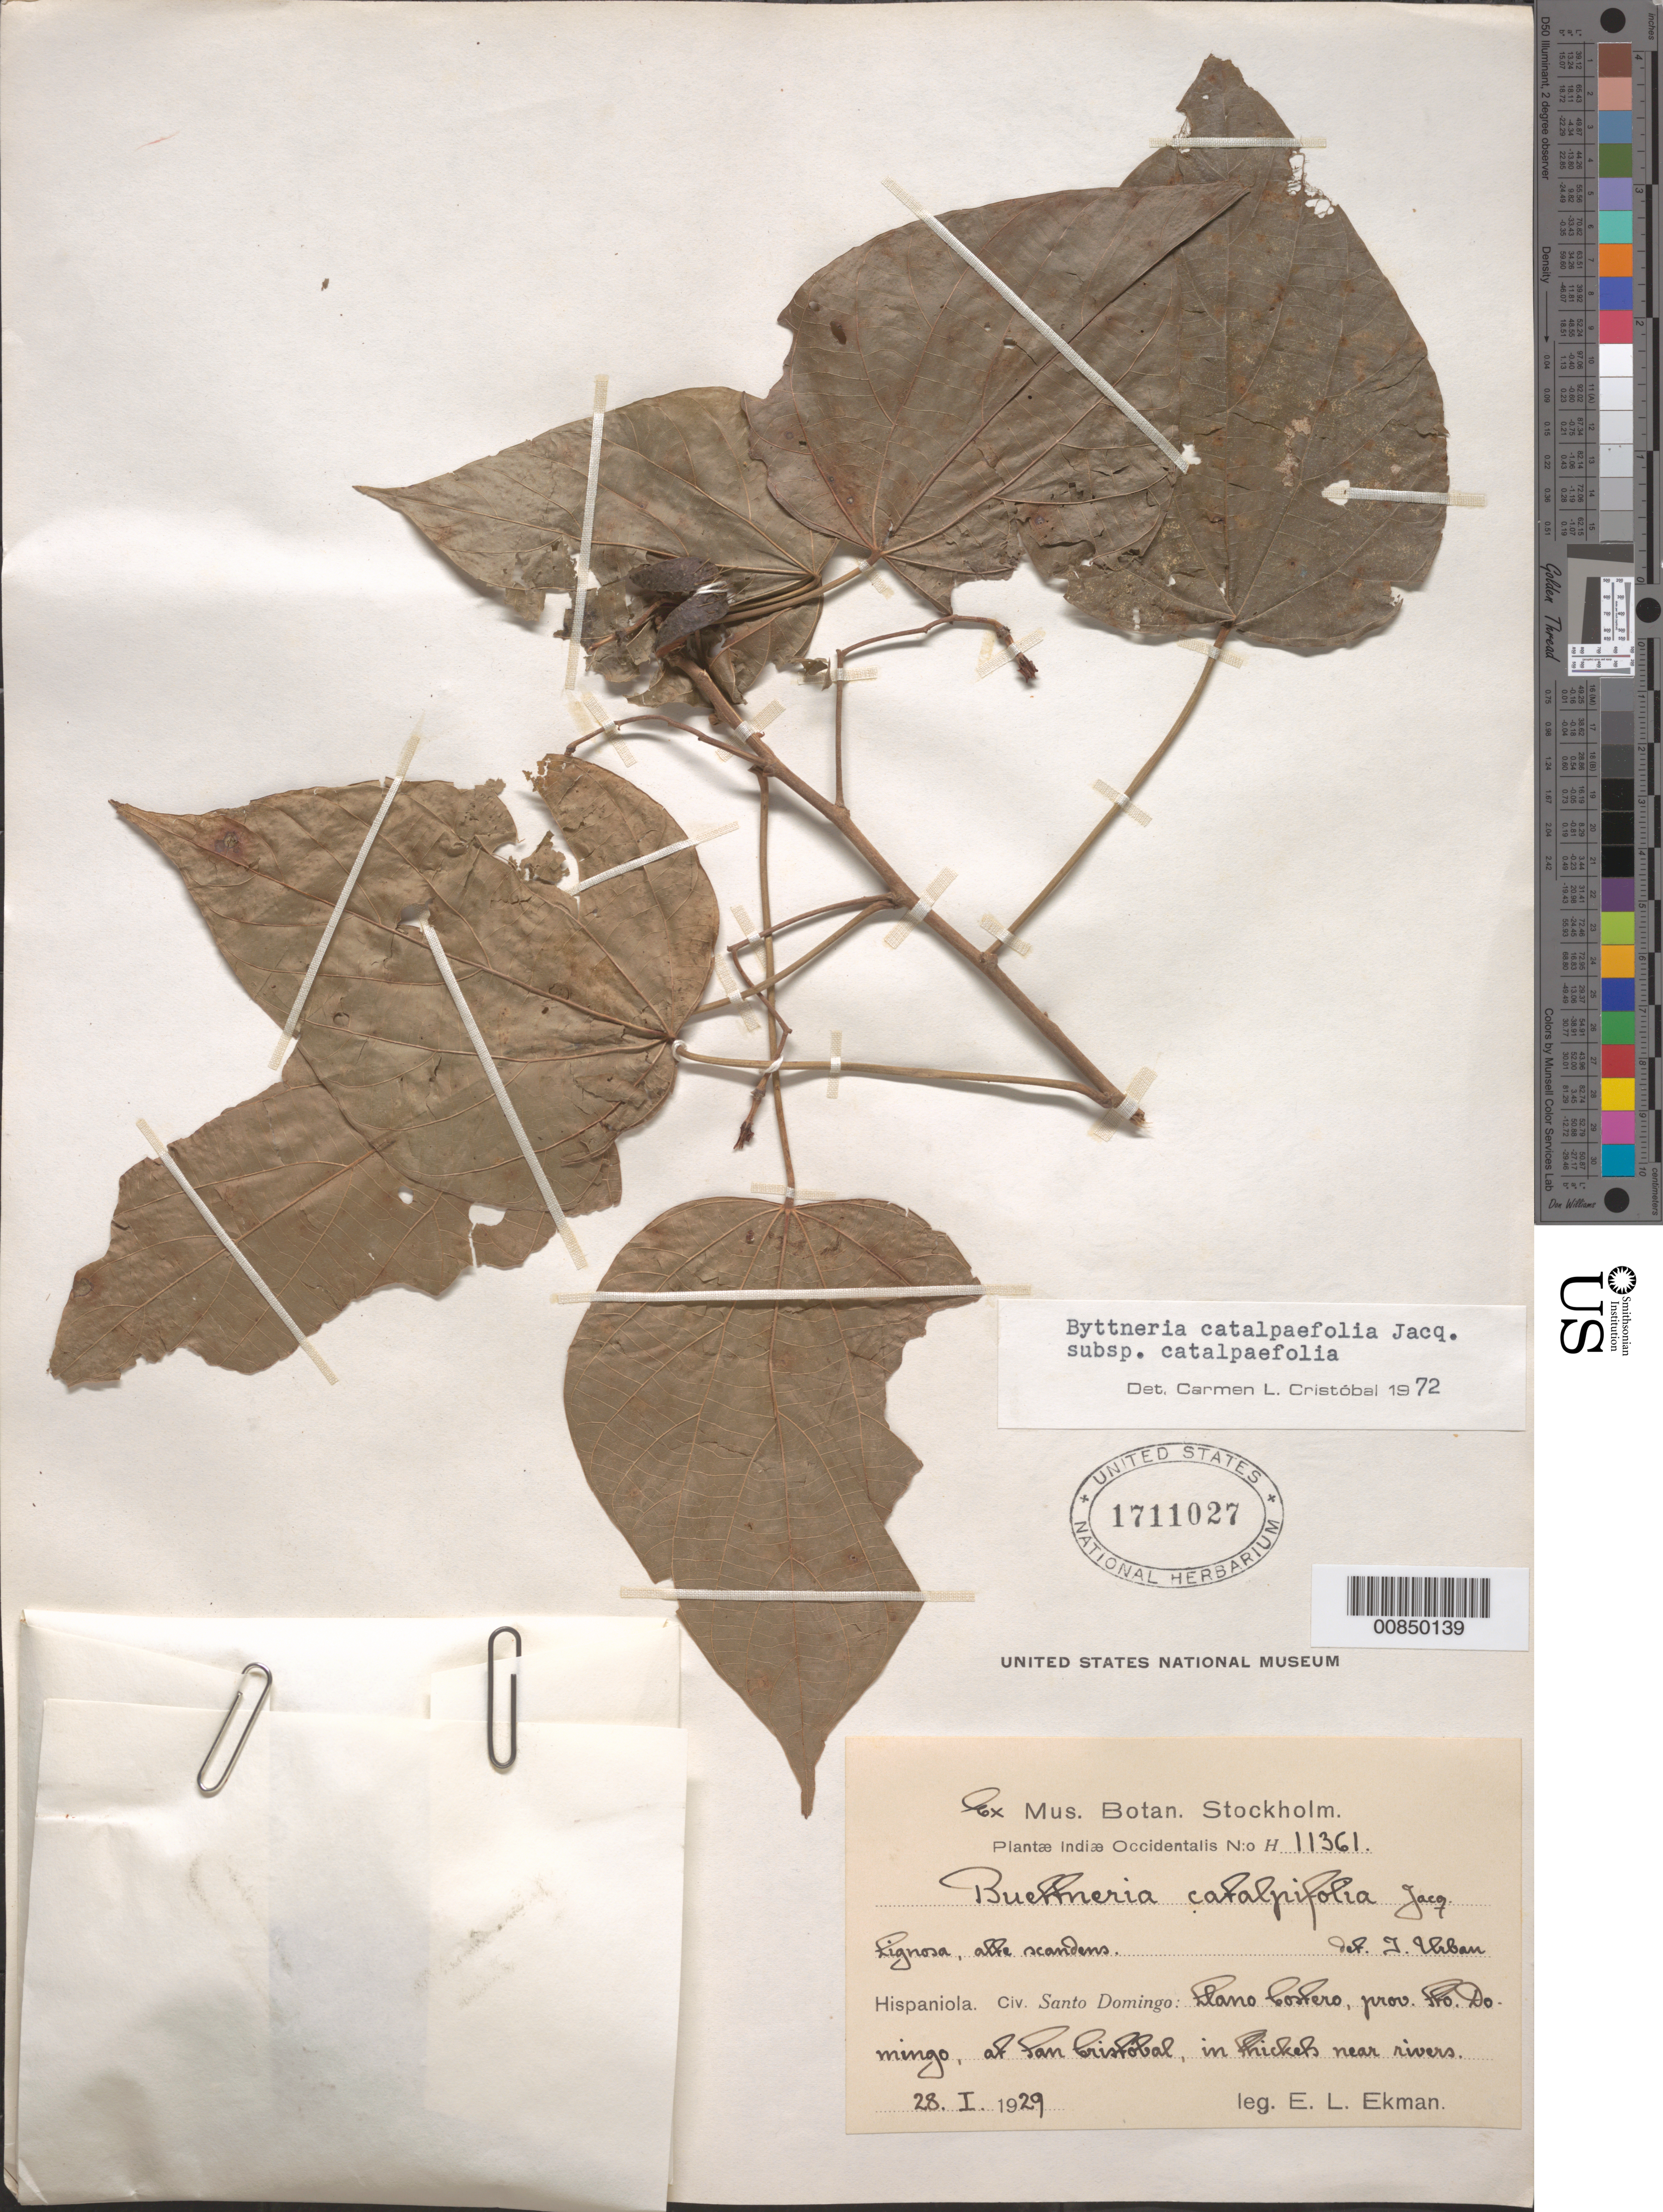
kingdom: Plantae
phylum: Tracheophyta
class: Magnoliopsida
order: Malvales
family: Malvaceae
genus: Byttneria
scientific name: Byttneria catalpifolia subsp. catalpifolia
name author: Jacq.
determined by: Cristóbal, C. L.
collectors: E. L. Ekman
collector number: H 11361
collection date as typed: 28 Jan 1929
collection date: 1929-01-28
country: Dominican Republic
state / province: Distrito Nacional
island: Hispaniola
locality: Llano Costero, Santo Domingo City, at San Cristóbal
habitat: In thickets near rivers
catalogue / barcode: US 1711027